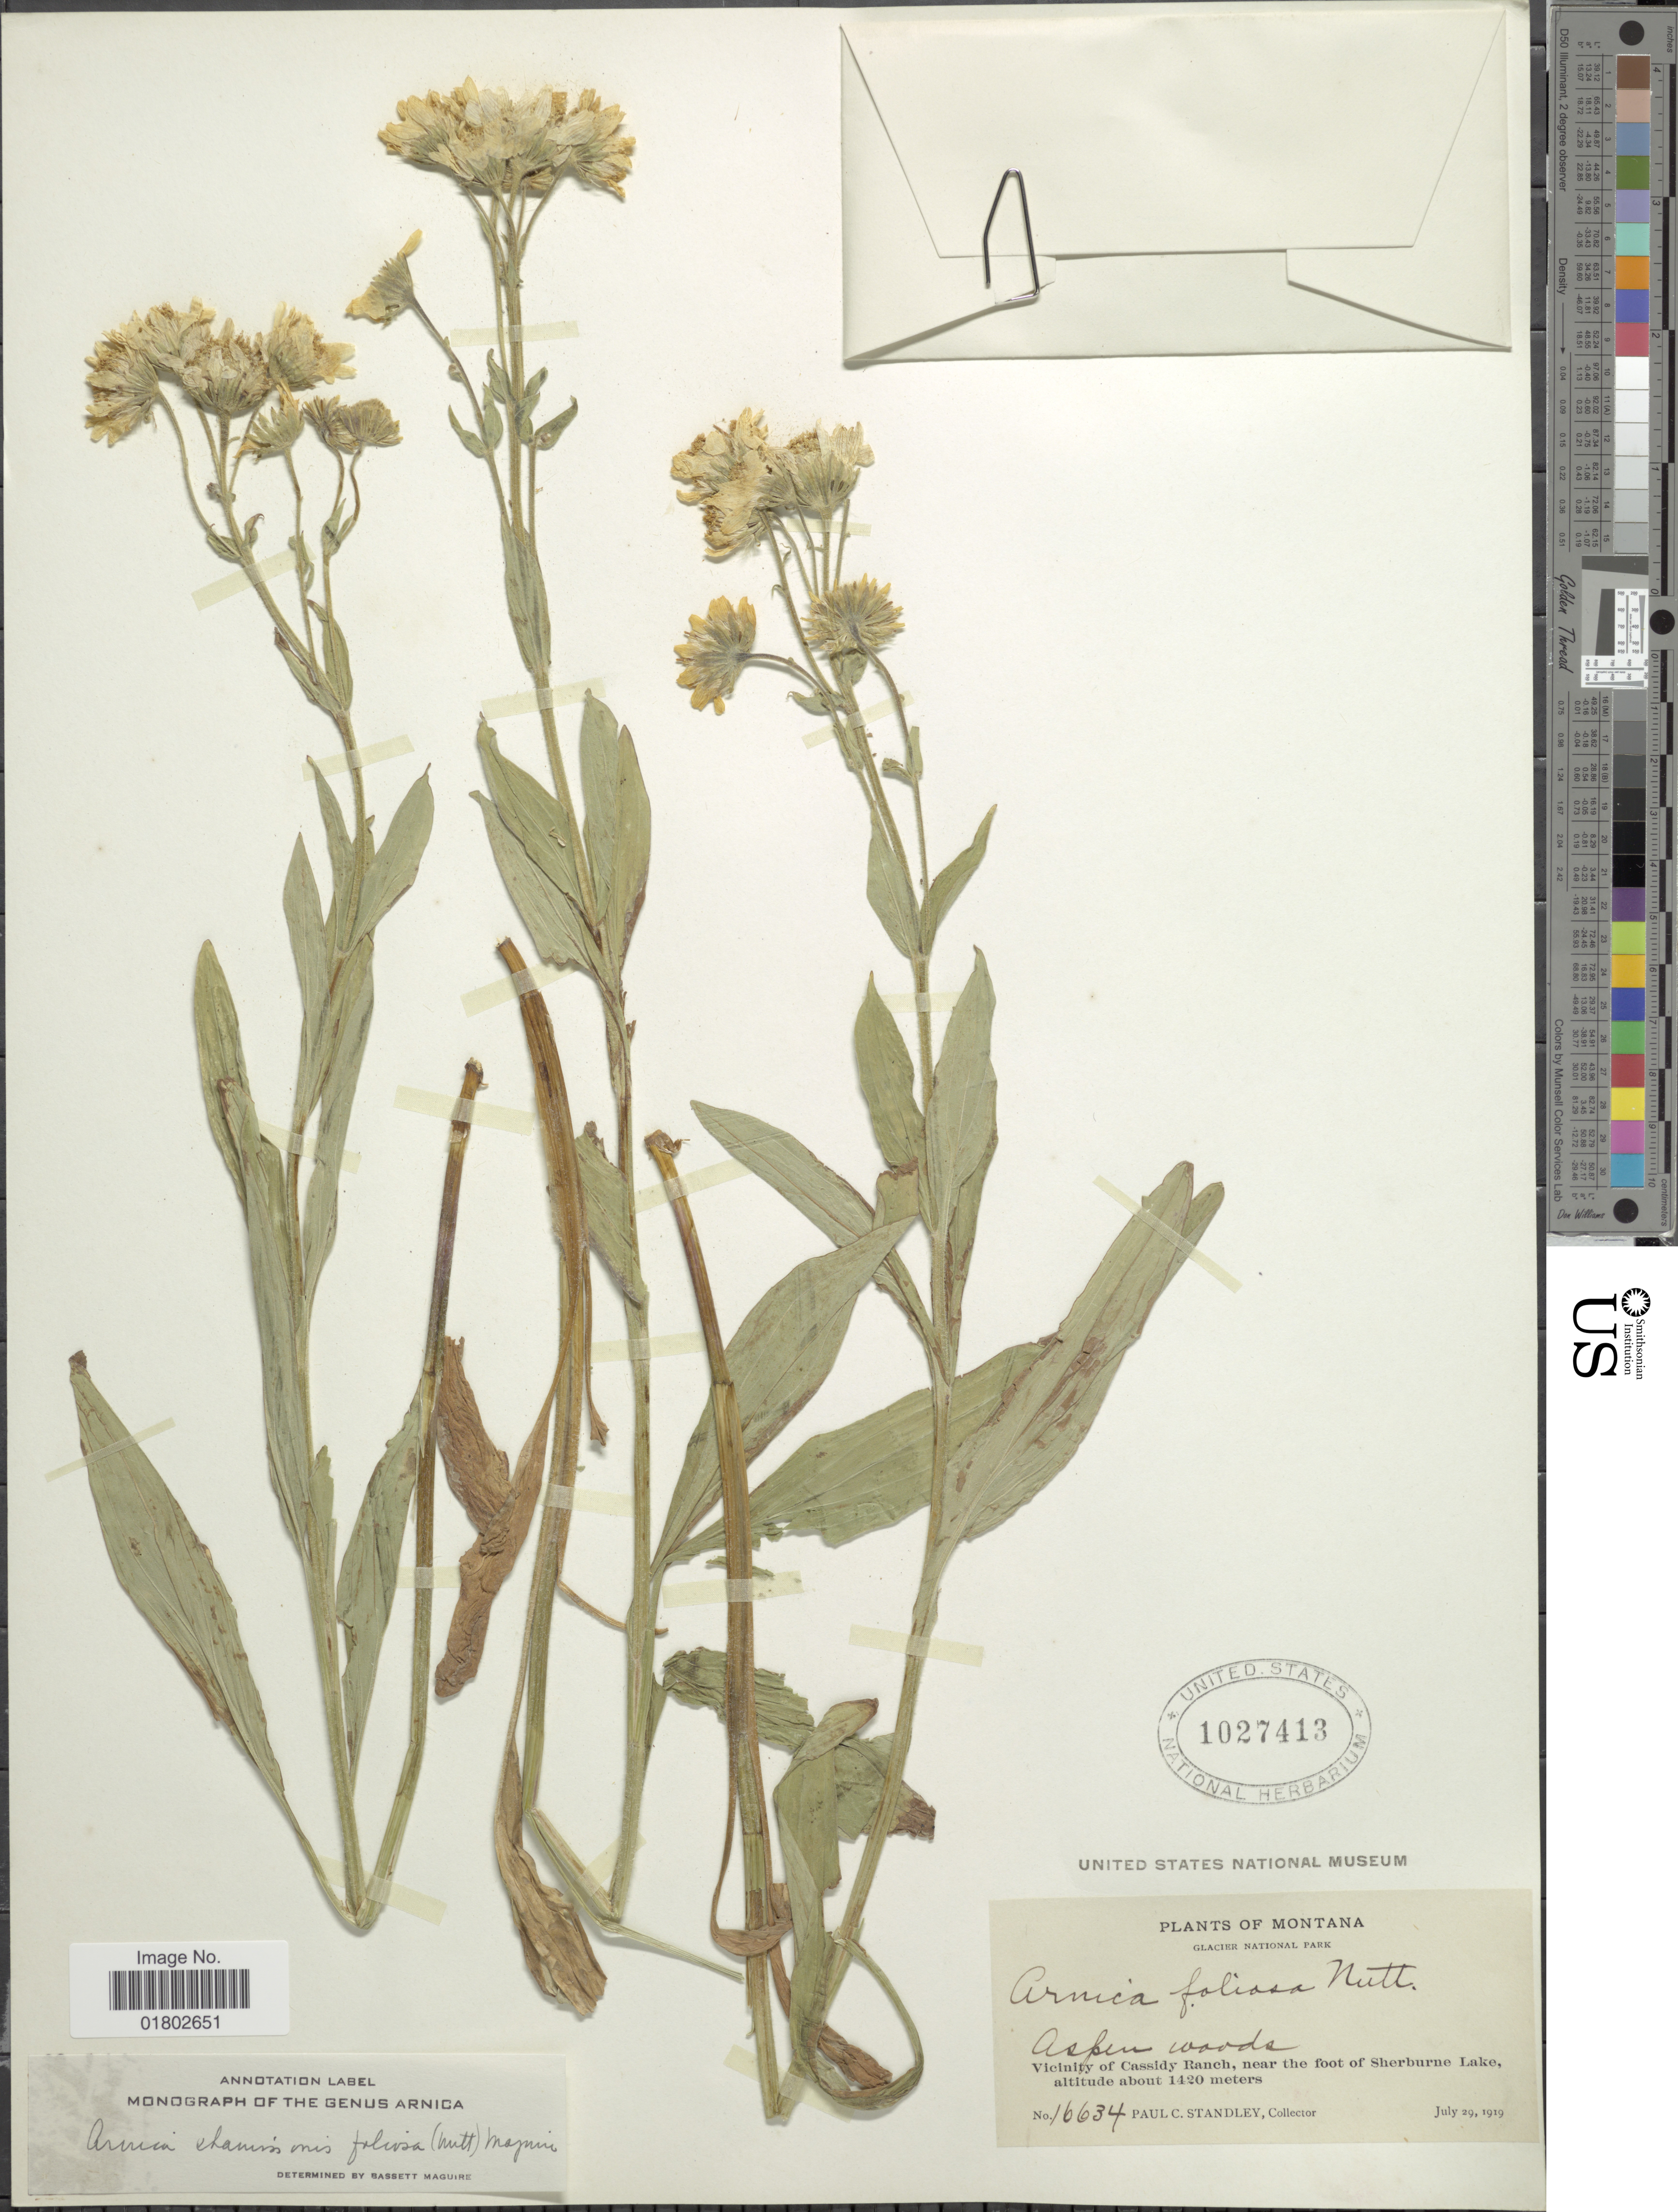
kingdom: Plantae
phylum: Tracheophyta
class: Magnoliopsida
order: Asterales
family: Asteraceae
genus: Arnica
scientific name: Arnica chamissonis subsp. foliosa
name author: (Nutt.) Maguire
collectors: P. C. Standley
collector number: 16634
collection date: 1919-07-29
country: United States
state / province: Montana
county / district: Glacier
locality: Glacier National Park, Vicinity of Cassidy Ranch, near the foot of Sherburne Lake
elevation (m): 1420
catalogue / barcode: US 1027413